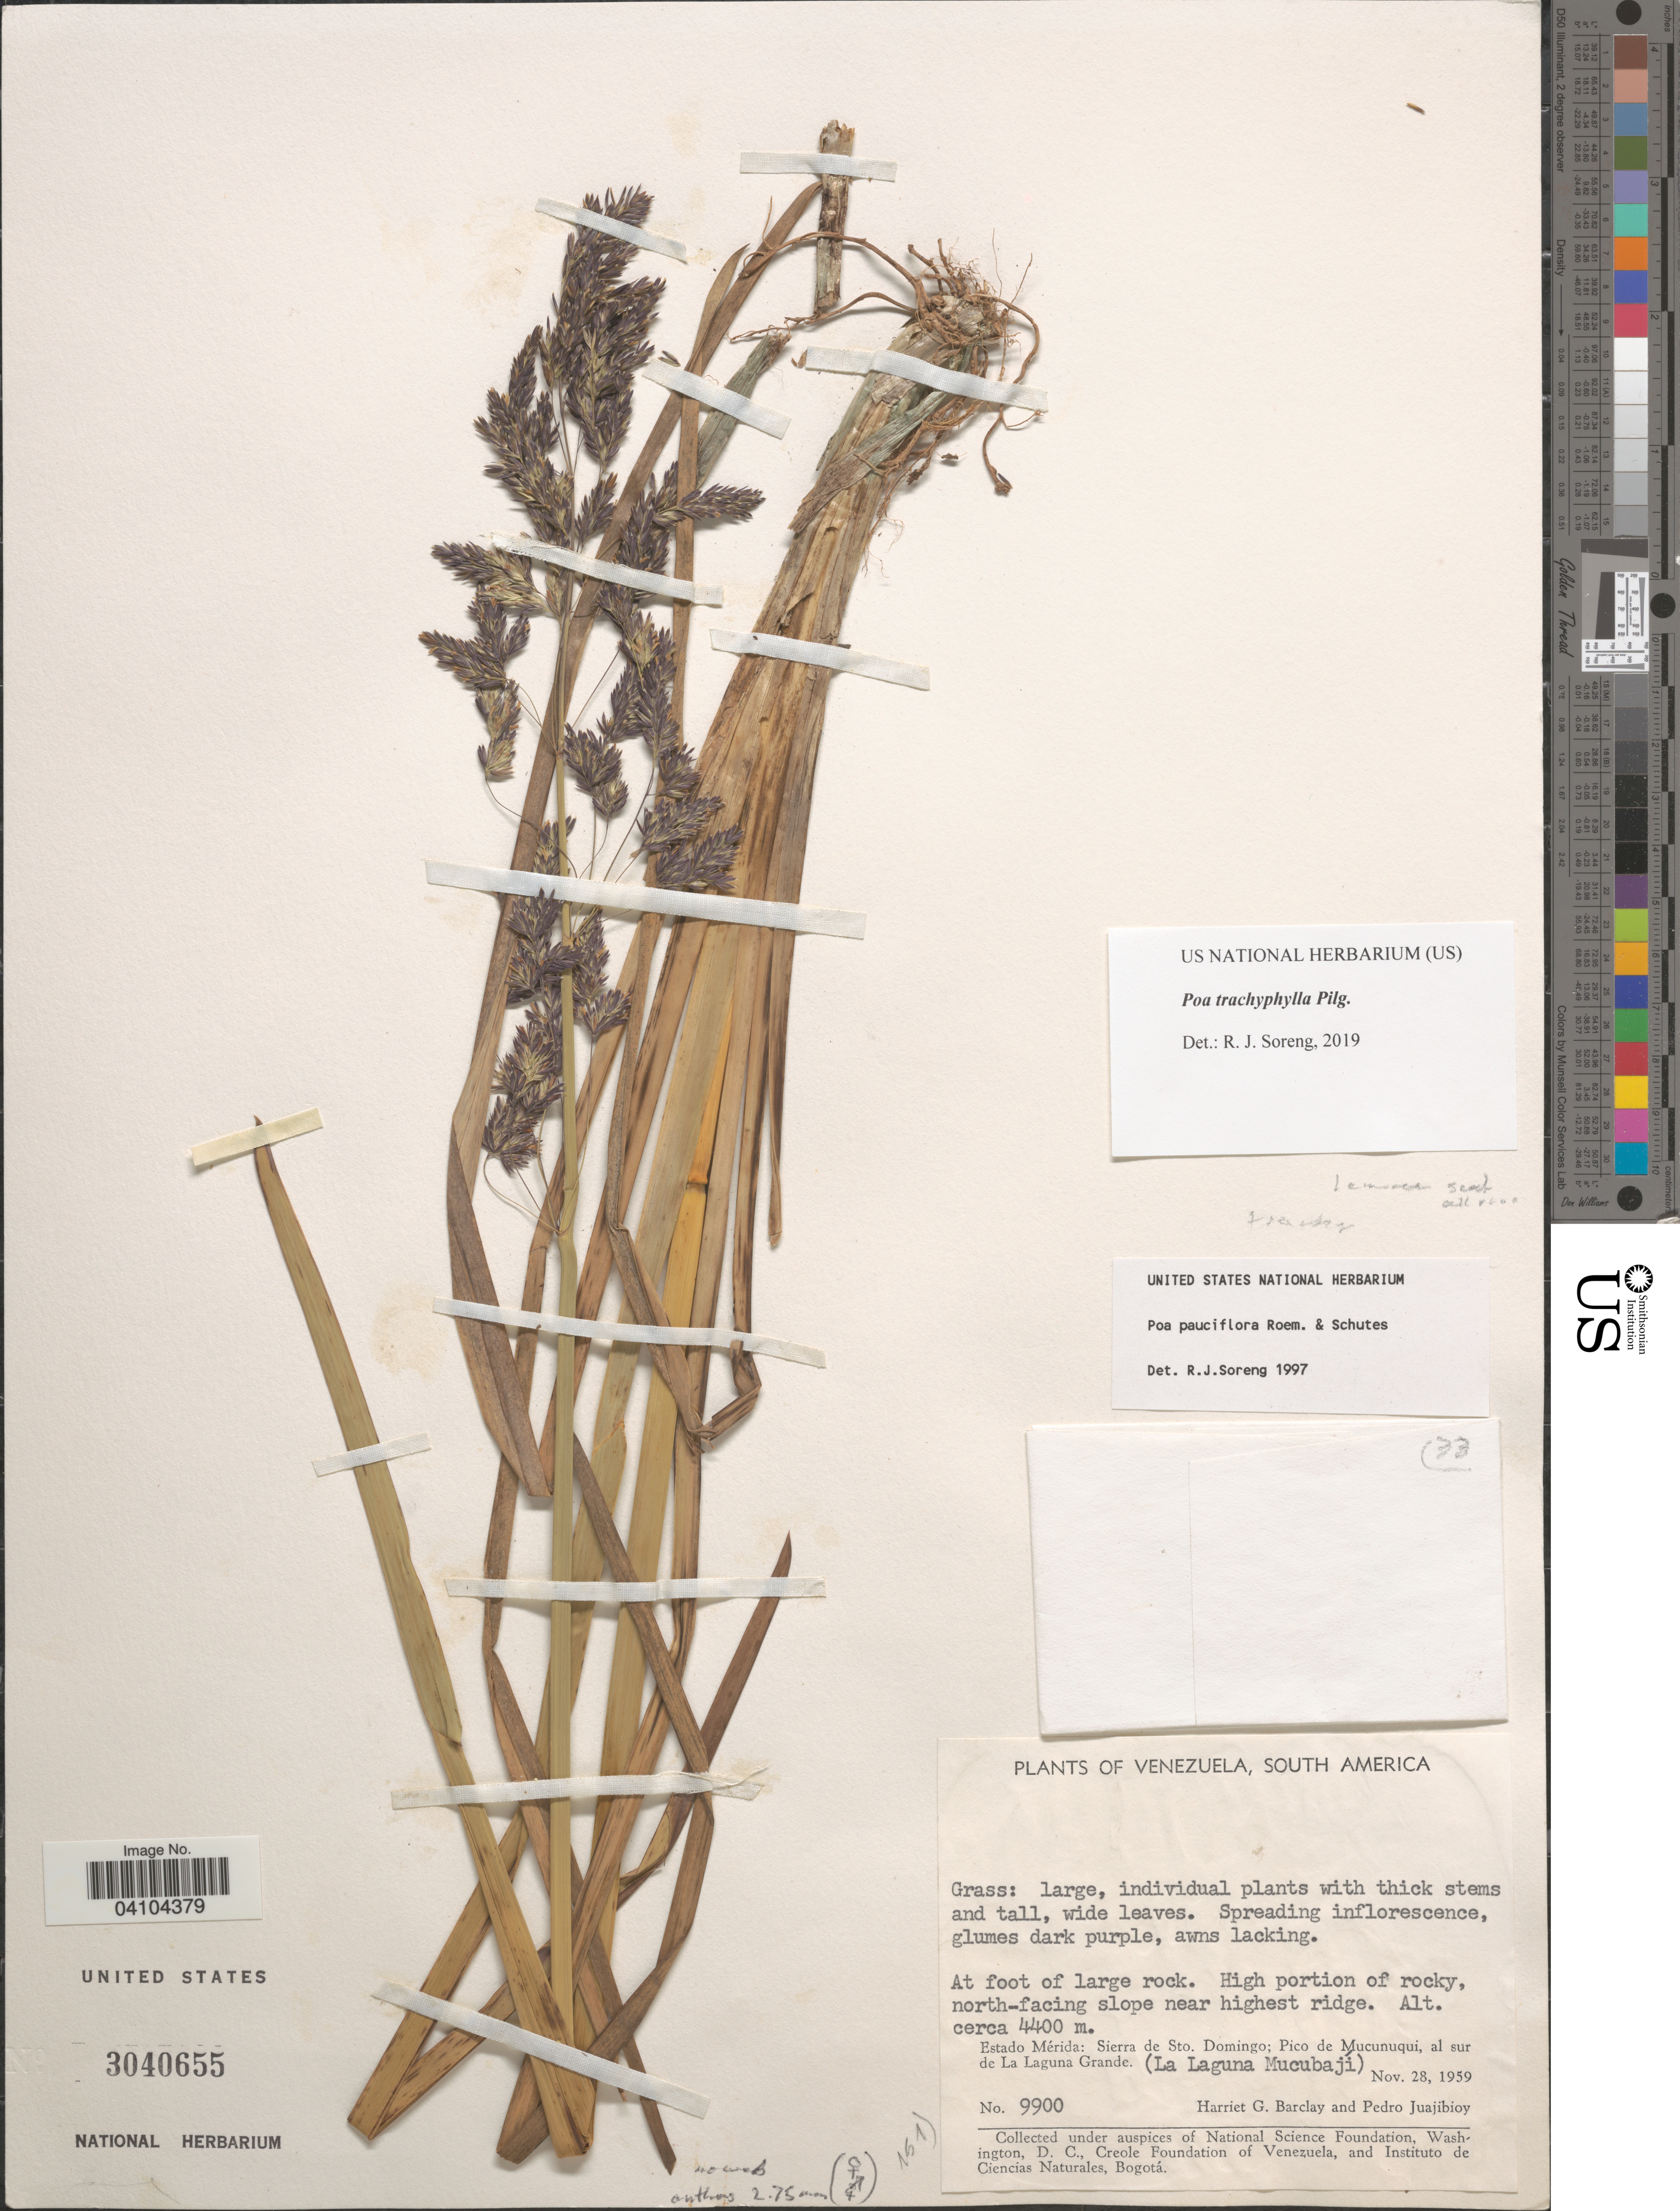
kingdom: Plantae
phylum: Tracheophyta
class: Liliopsida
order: Poales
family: Poaceae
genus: Poa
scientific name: Poa trachyphylla Hack., nom. illeg.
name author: Hack.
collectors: H. G. Barclay & P. Juajibioy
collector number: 9900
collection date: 1959-11-28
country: Venezuela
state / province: Merida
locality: High portion of rocky, north-facing slope near highest ridge. Sierra de Sto. Domingo; Pico de Mucunuqui, al sur de La Laguna Grande. (La Laguna Mucubají).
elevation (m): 4400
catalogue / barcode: US 3040655